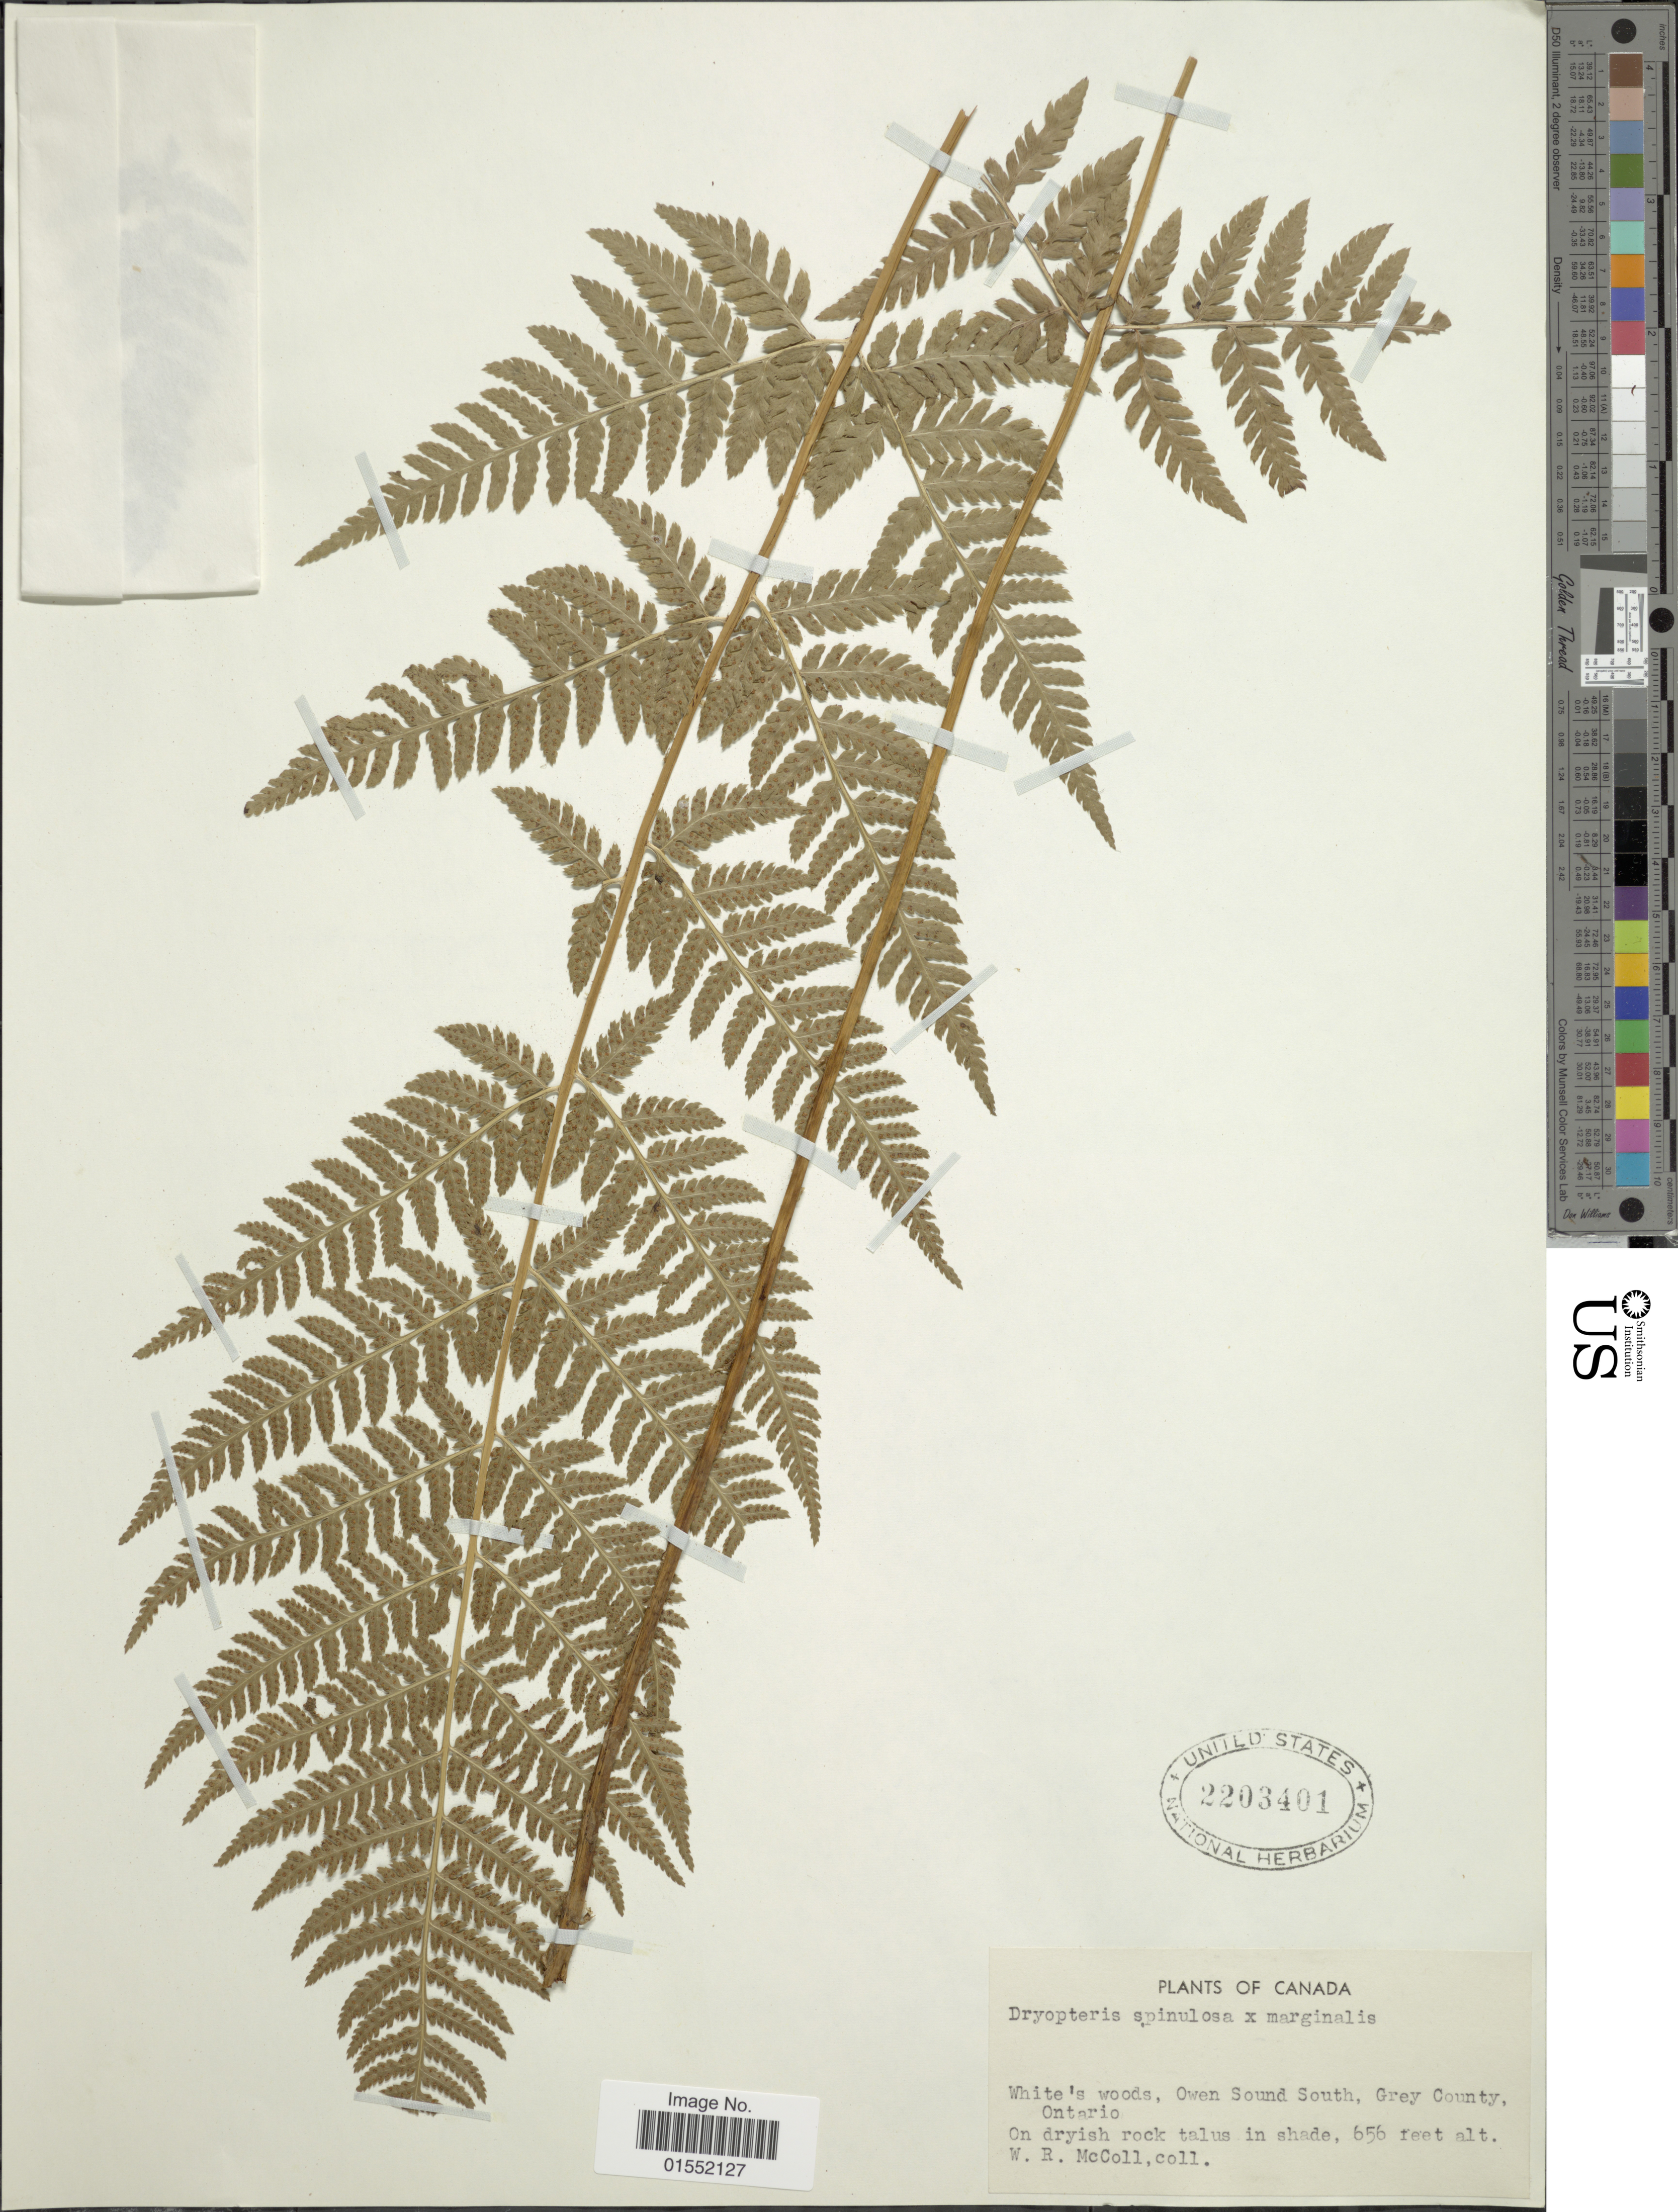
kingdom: Plantae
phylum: Tracheophyta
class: Polypodiopsida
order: Polypodiales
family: Dryopteridaceae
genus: Dryopteris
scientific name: Dryopteris marginalis x D. spinulosa (O.F. Muell.) Watt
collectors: W. McColl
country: Canada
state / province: Ontario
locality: White's woods, Owen Sound South, Grey County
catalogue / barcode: US 2203401